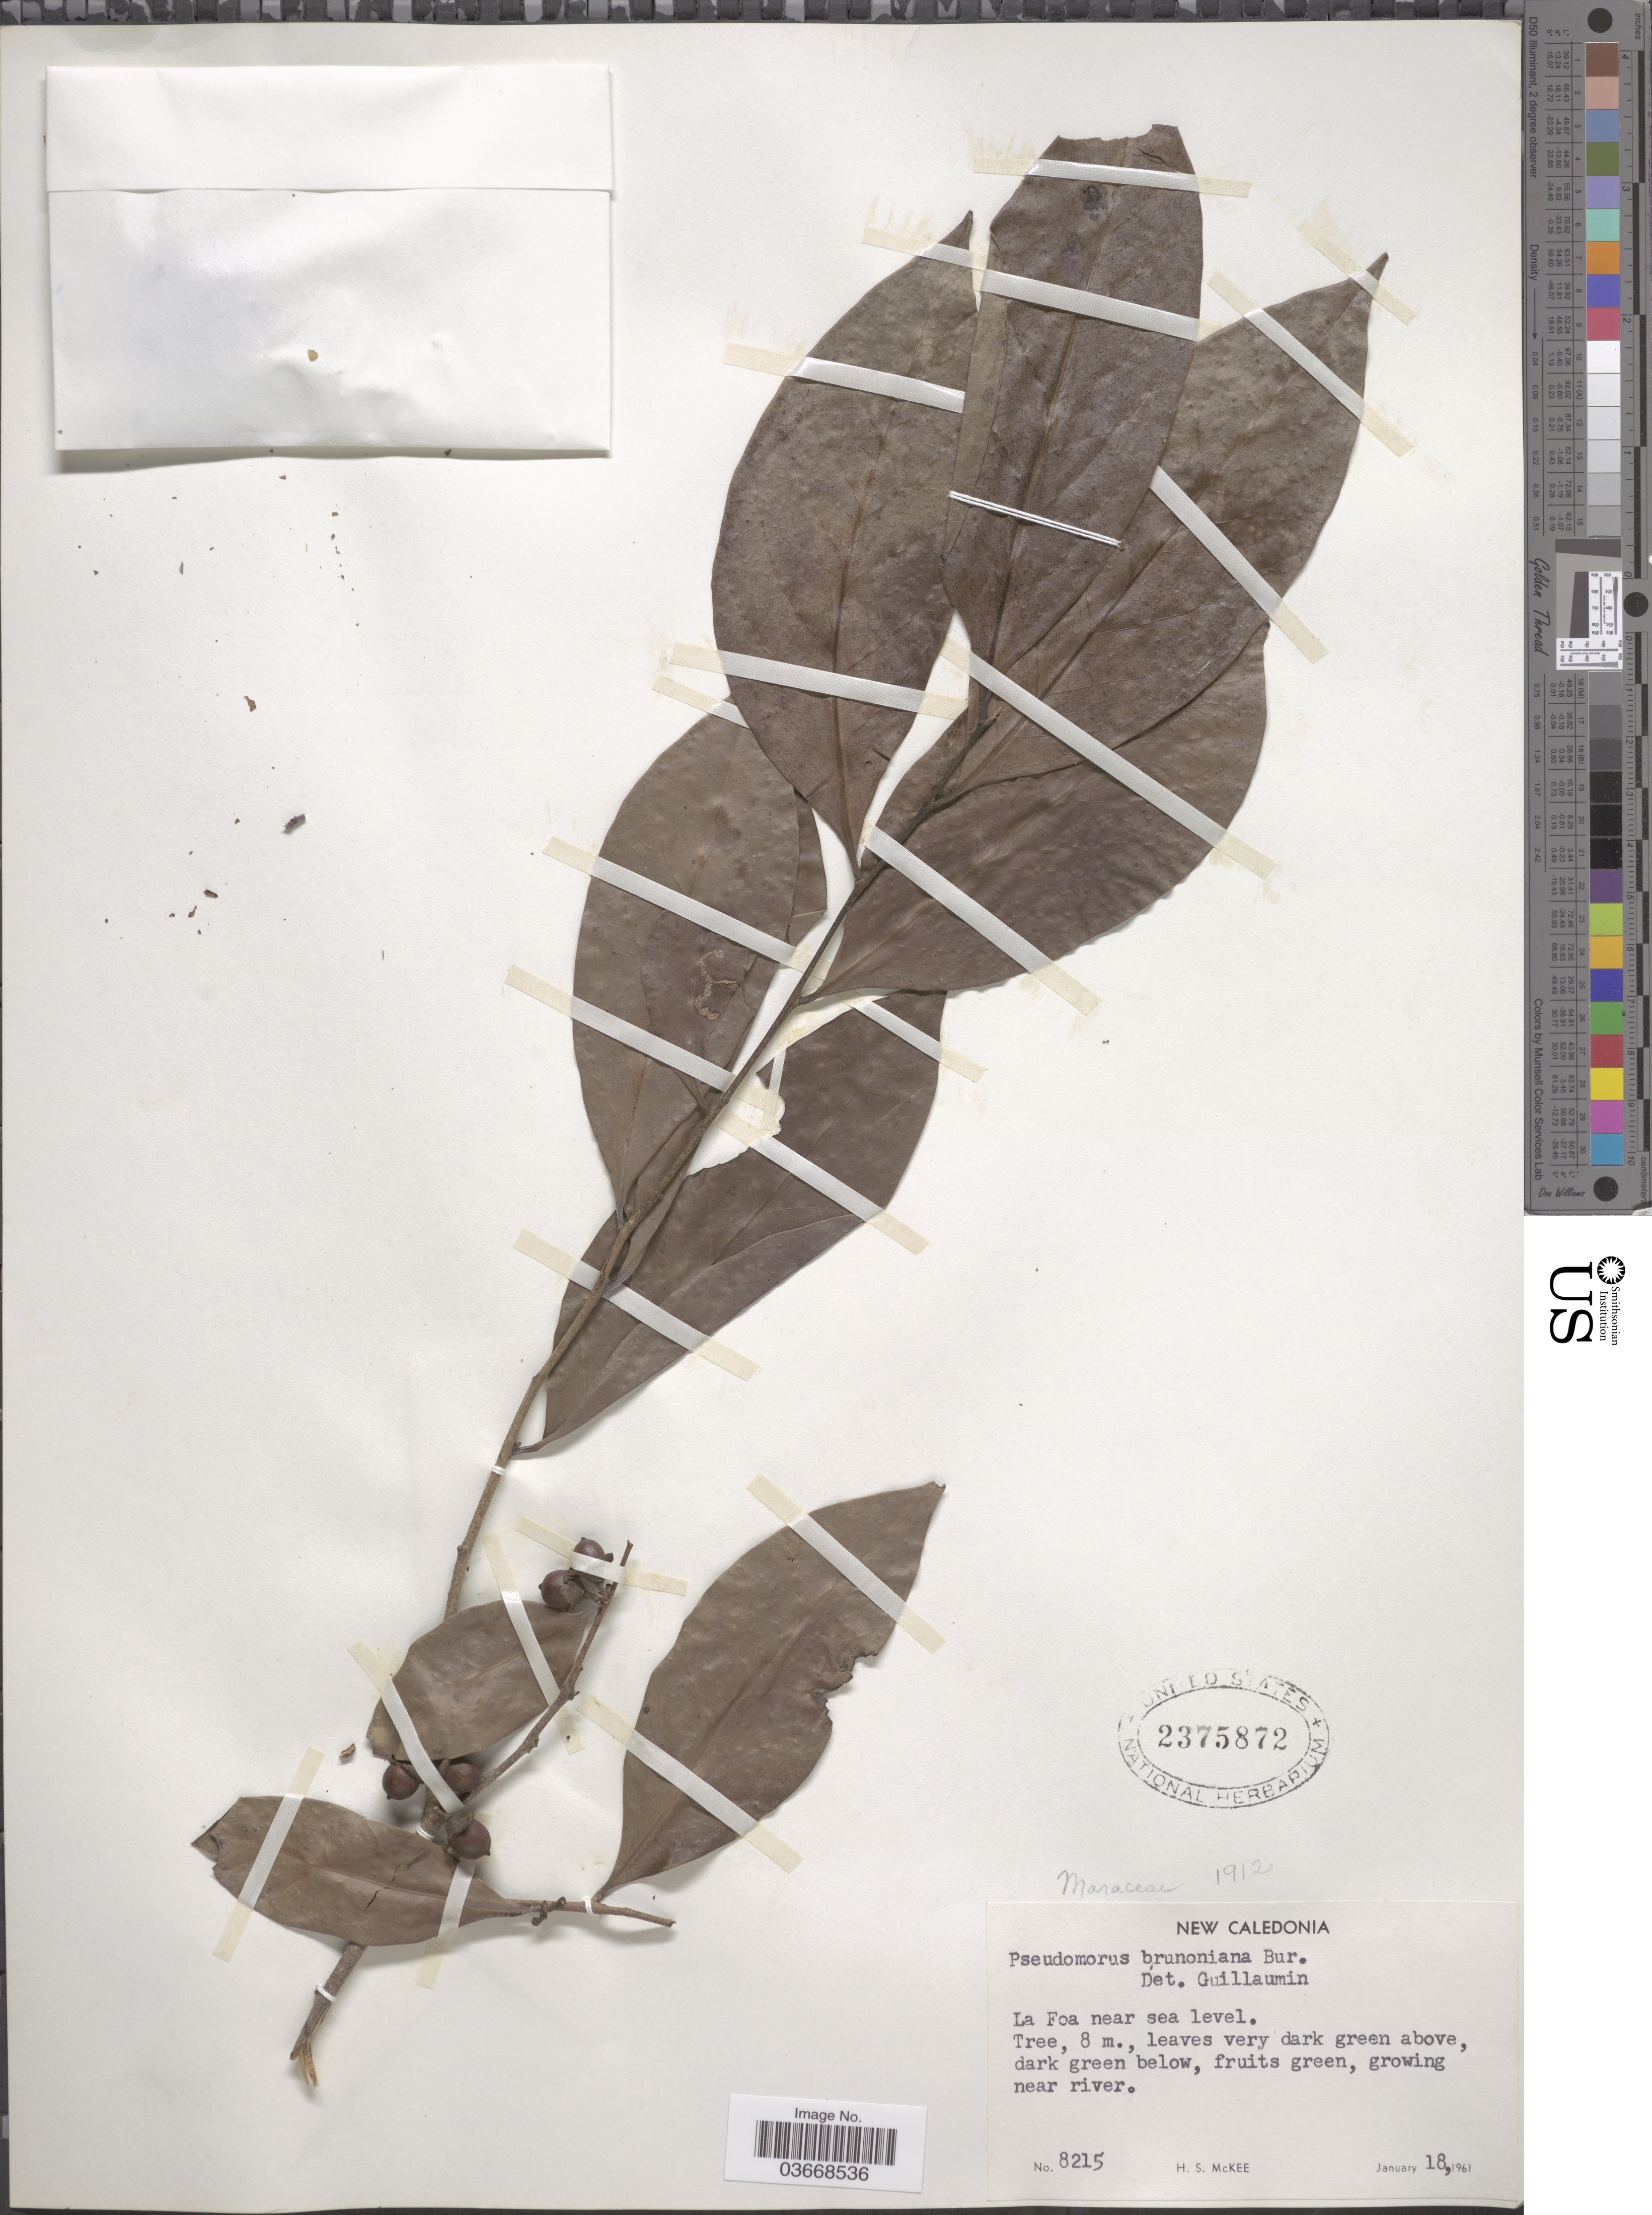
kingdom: Plantae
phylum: Tracheophyta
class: Magnoliopsida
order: Rosales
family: Moraceae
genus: Paratrophis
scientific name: Paratrophis pendulina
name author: (Endl.) E. M. Gardner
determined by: Wagner, W. L., (BOT), Smithsonian Institution - National Museum of Natural History (UNITED STATES)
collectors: H. S. McKee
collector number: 8215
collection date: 1961-01-18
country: New Caledonia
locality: La Foa.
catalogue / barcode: US 2375872